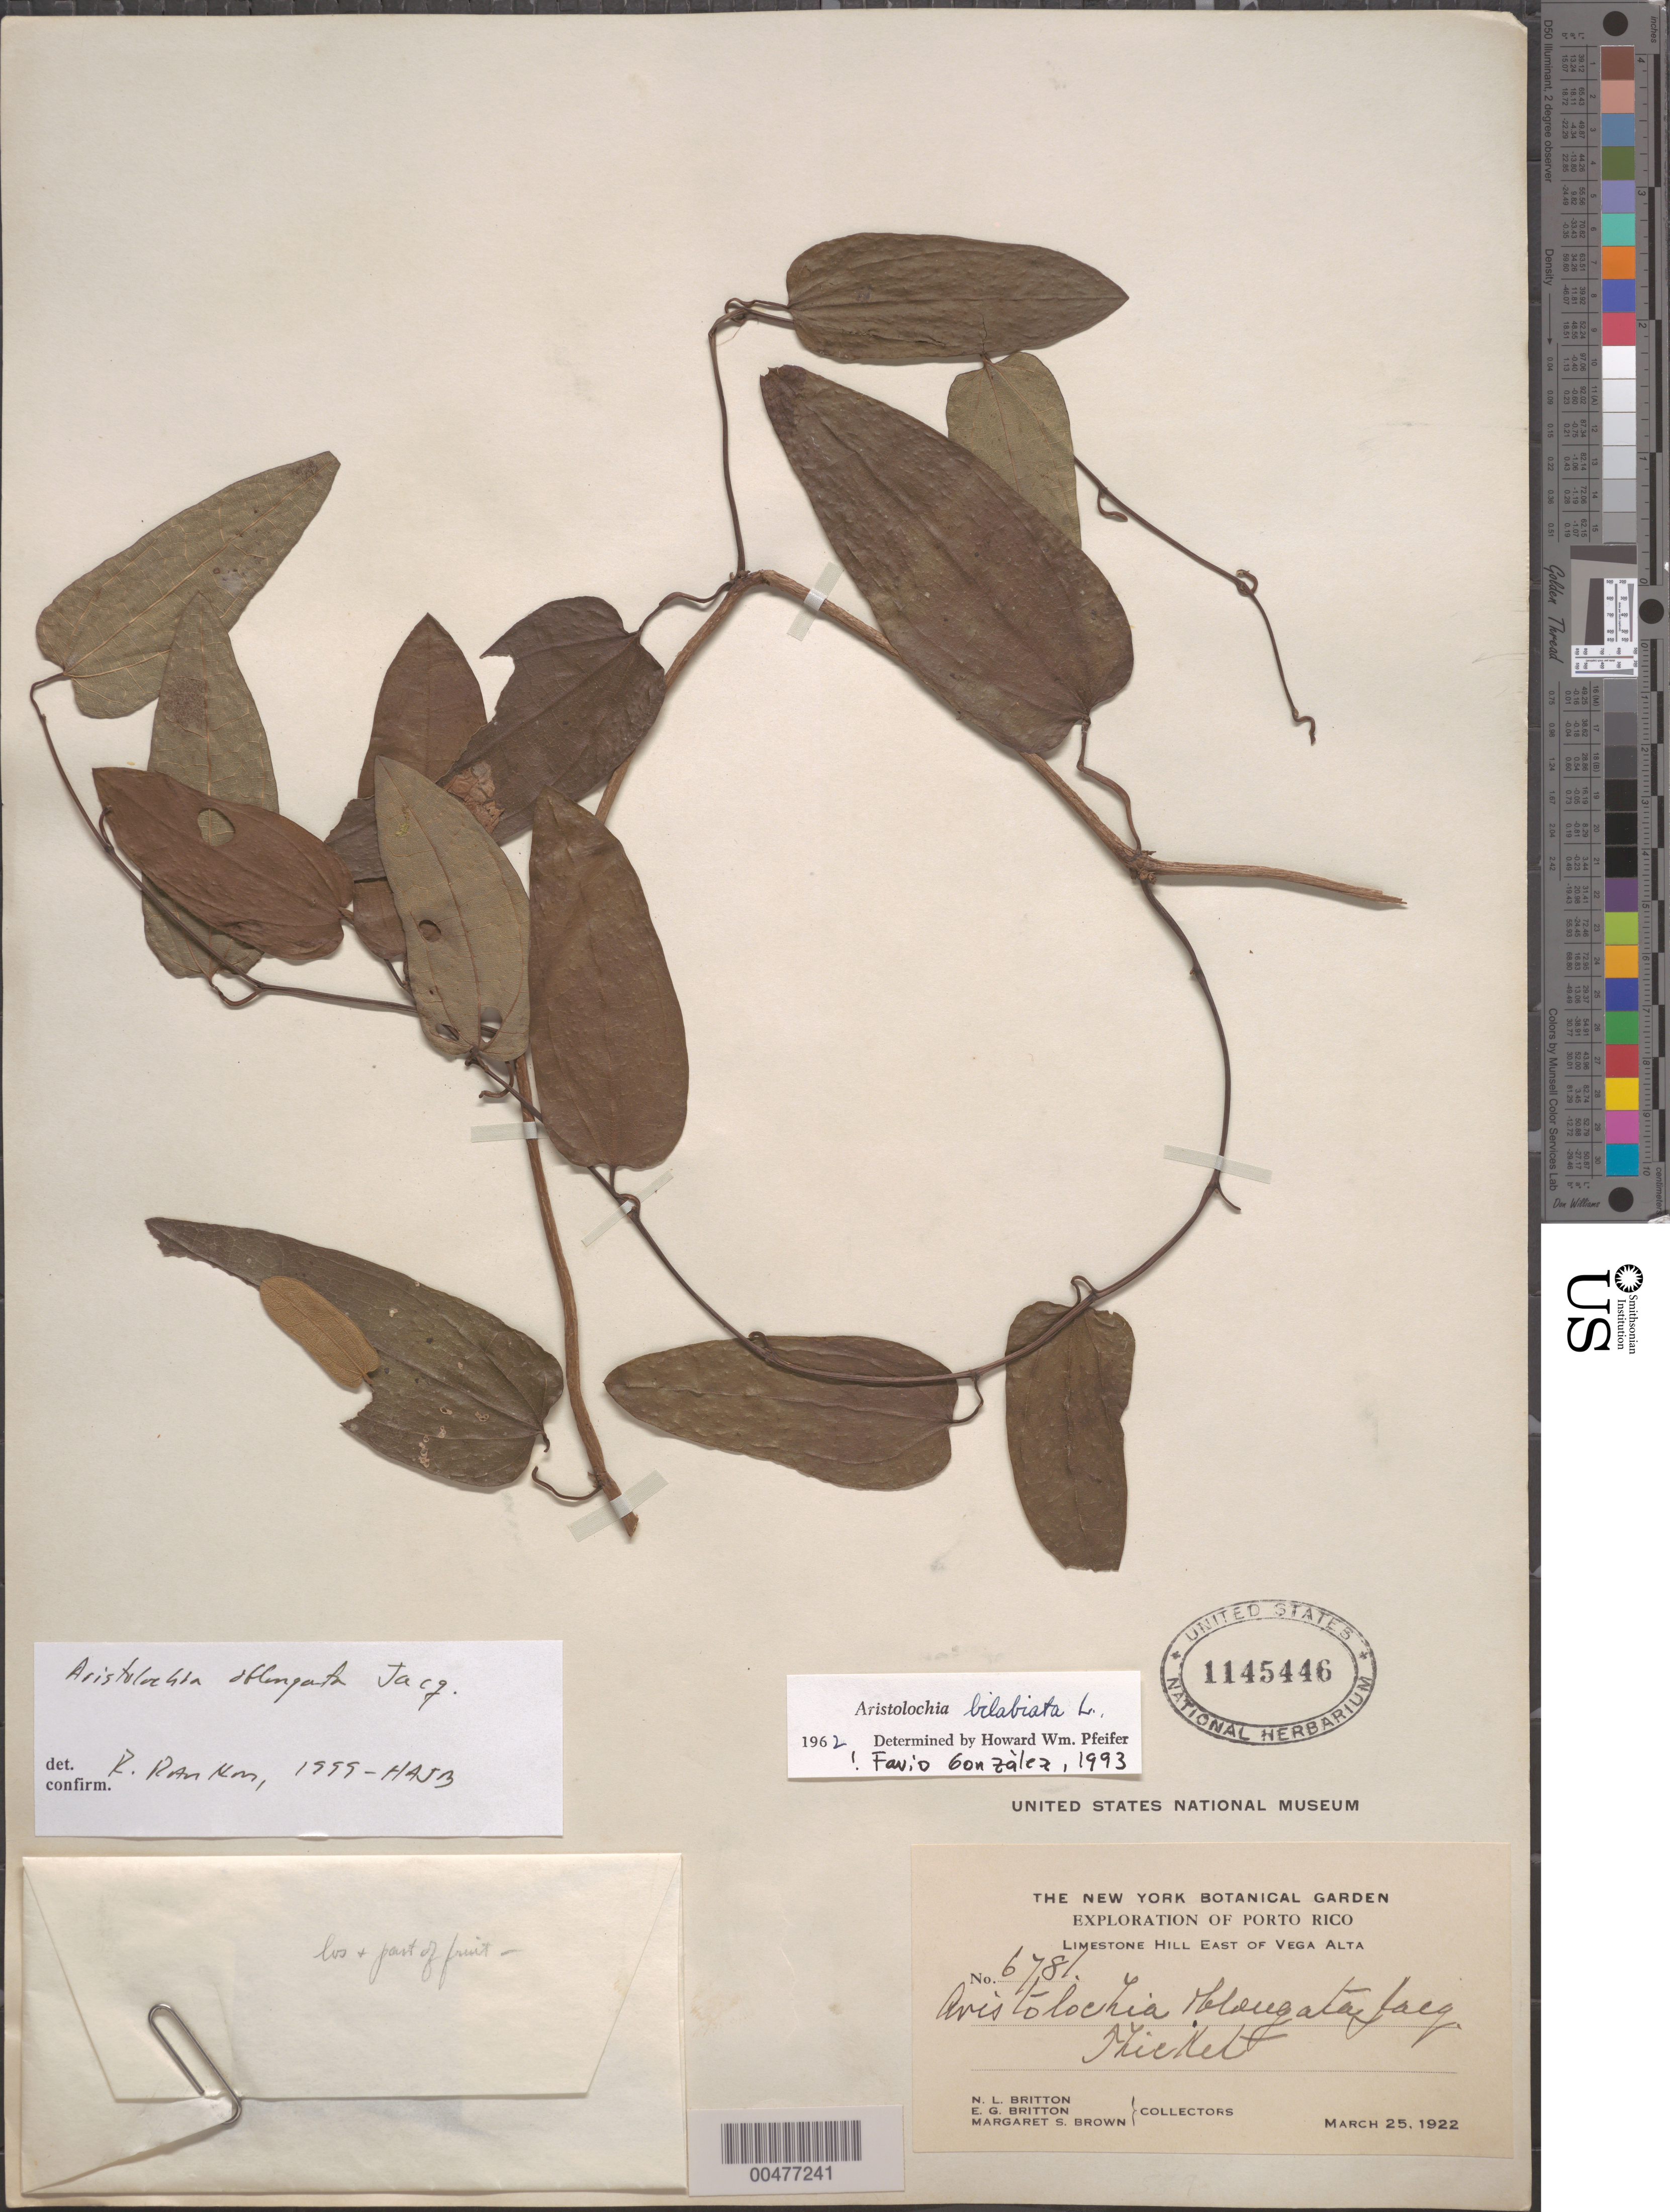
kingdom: Plantae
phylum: Tracheophyta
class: Magnoliopsida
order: Piperales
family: Aristolochiaceae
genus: Aristolochia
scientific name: Aristolochia bilabiata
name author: L.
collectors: Britton, --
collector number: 6781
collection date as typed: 25 Mar 1922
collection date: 1922-03-25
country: Puerto Rico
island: Greater Antilles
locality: East of Vega Alta.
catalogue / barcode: US 1145446